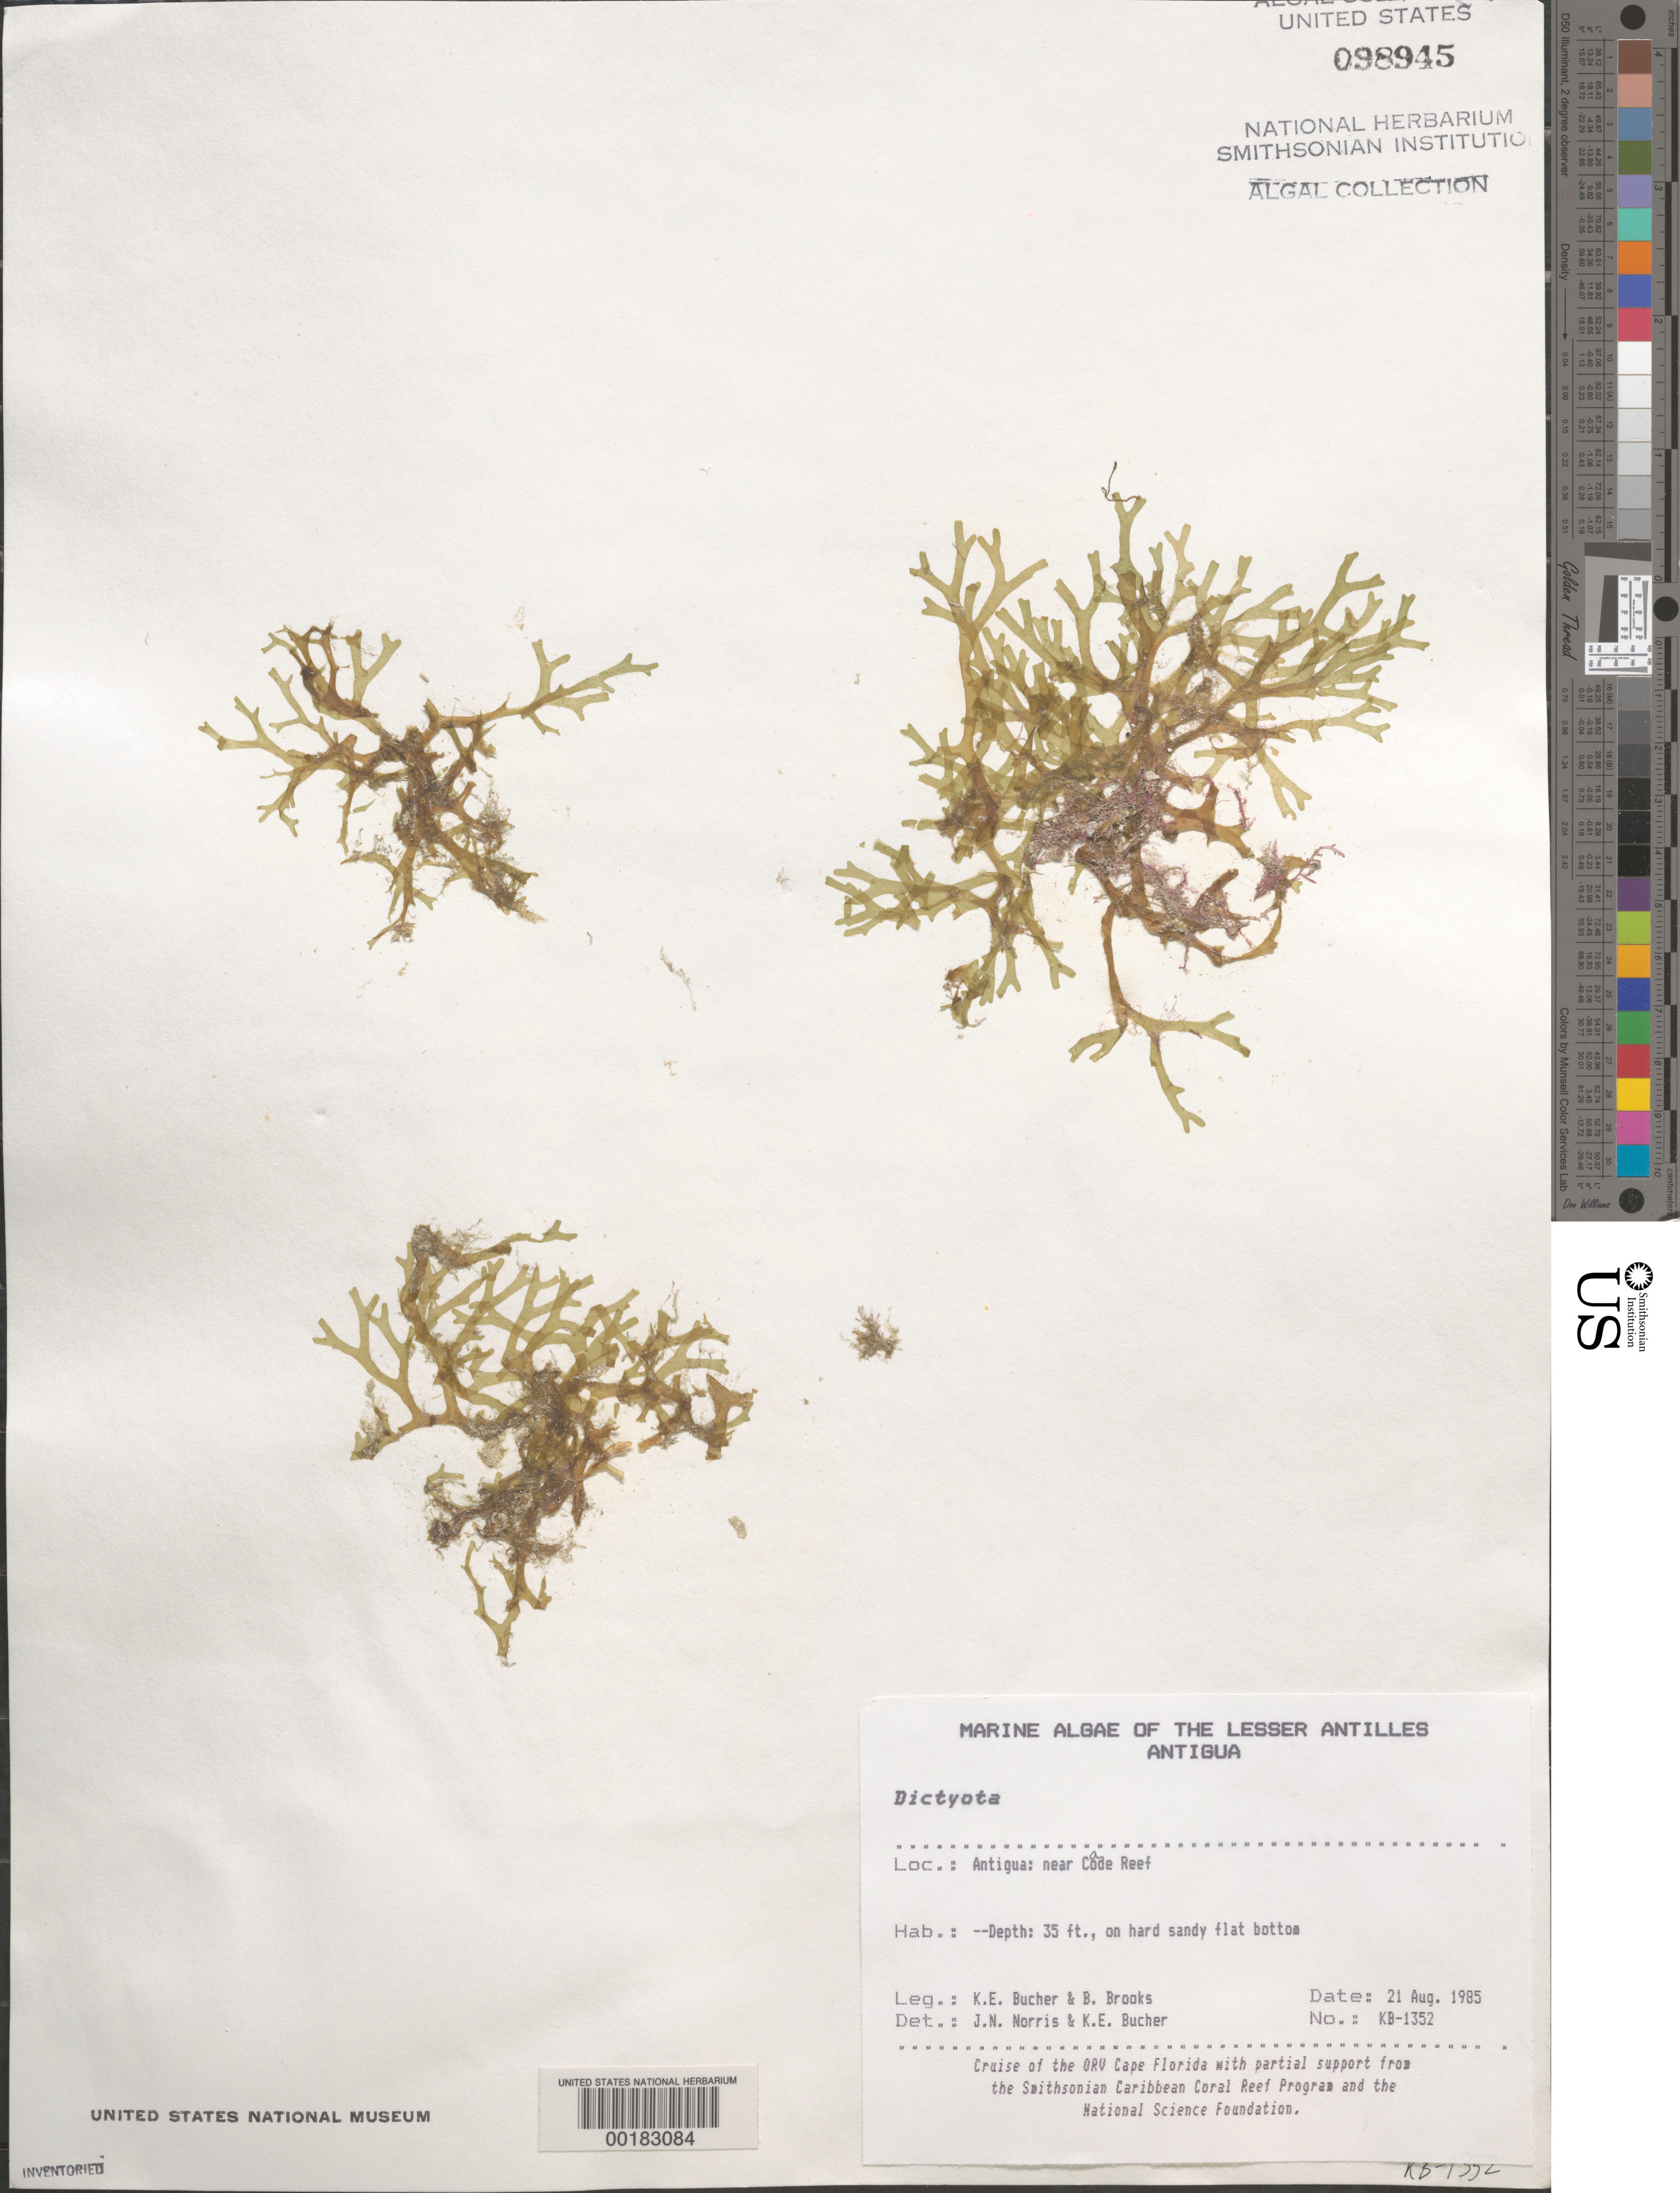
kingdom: Chromista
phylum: Ochrophyta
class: Phaeophyceae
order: Dictyotales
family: Dictyotaceae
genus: Dictyota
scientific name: Dictyota sp.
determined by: Norris, J. N.; Bucher, K. E.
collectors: K. E. Bucher, B. Brooks & W. Fenical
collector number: Kb-1352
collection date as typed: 21 Aug 1985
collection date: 1985-08-21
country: Antigua and Barbuda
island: Antigua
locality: Near Cade Reef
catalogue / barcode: US 98945